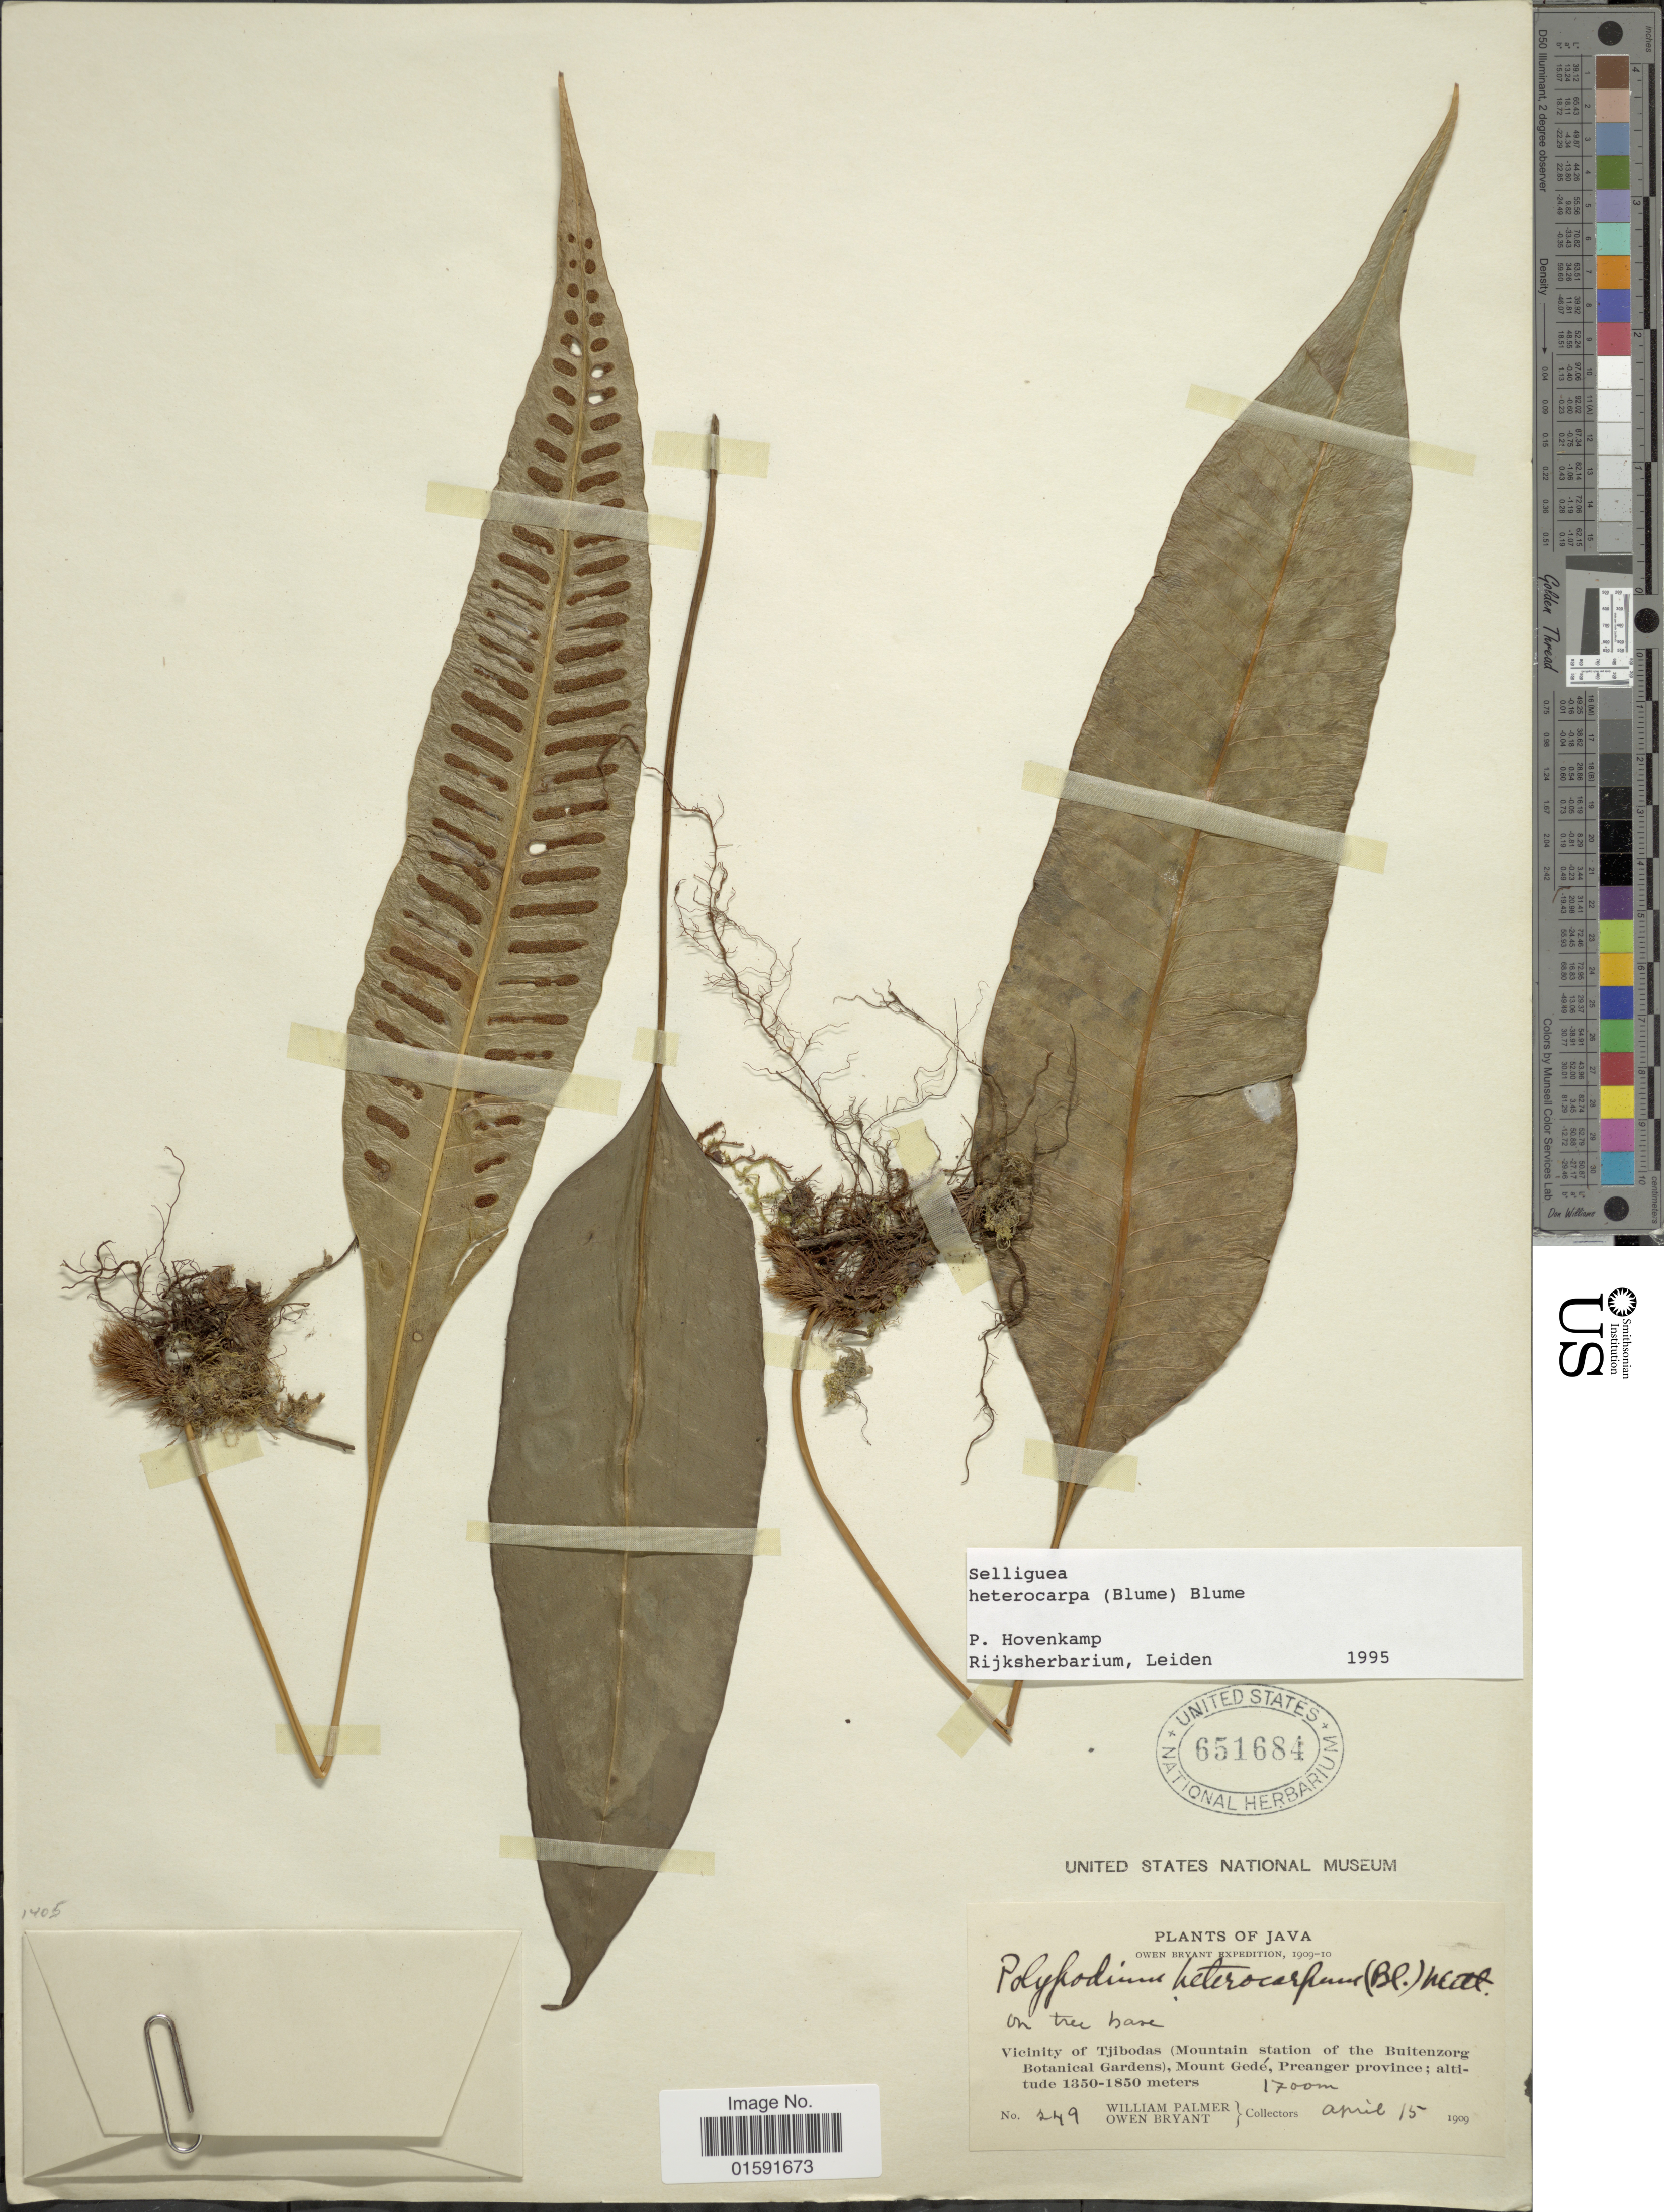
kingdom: Plantae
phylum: Tracheophyta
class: Polypodiopsida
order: Polypodiales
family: Polypodiaceae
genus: Selliguea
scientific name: Selliguea heterocarpa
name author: (Blume) Blume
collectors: W. Palmer & O. Bryant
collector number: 249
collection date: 1909-04-15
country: Indonesia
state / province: Java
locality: Vicinity of Tjibodas (Mountain Station of the Buitenzorg Botanical Gardens), Mount Gedé, Preanger Province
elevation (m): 1700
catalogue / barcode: US 651684